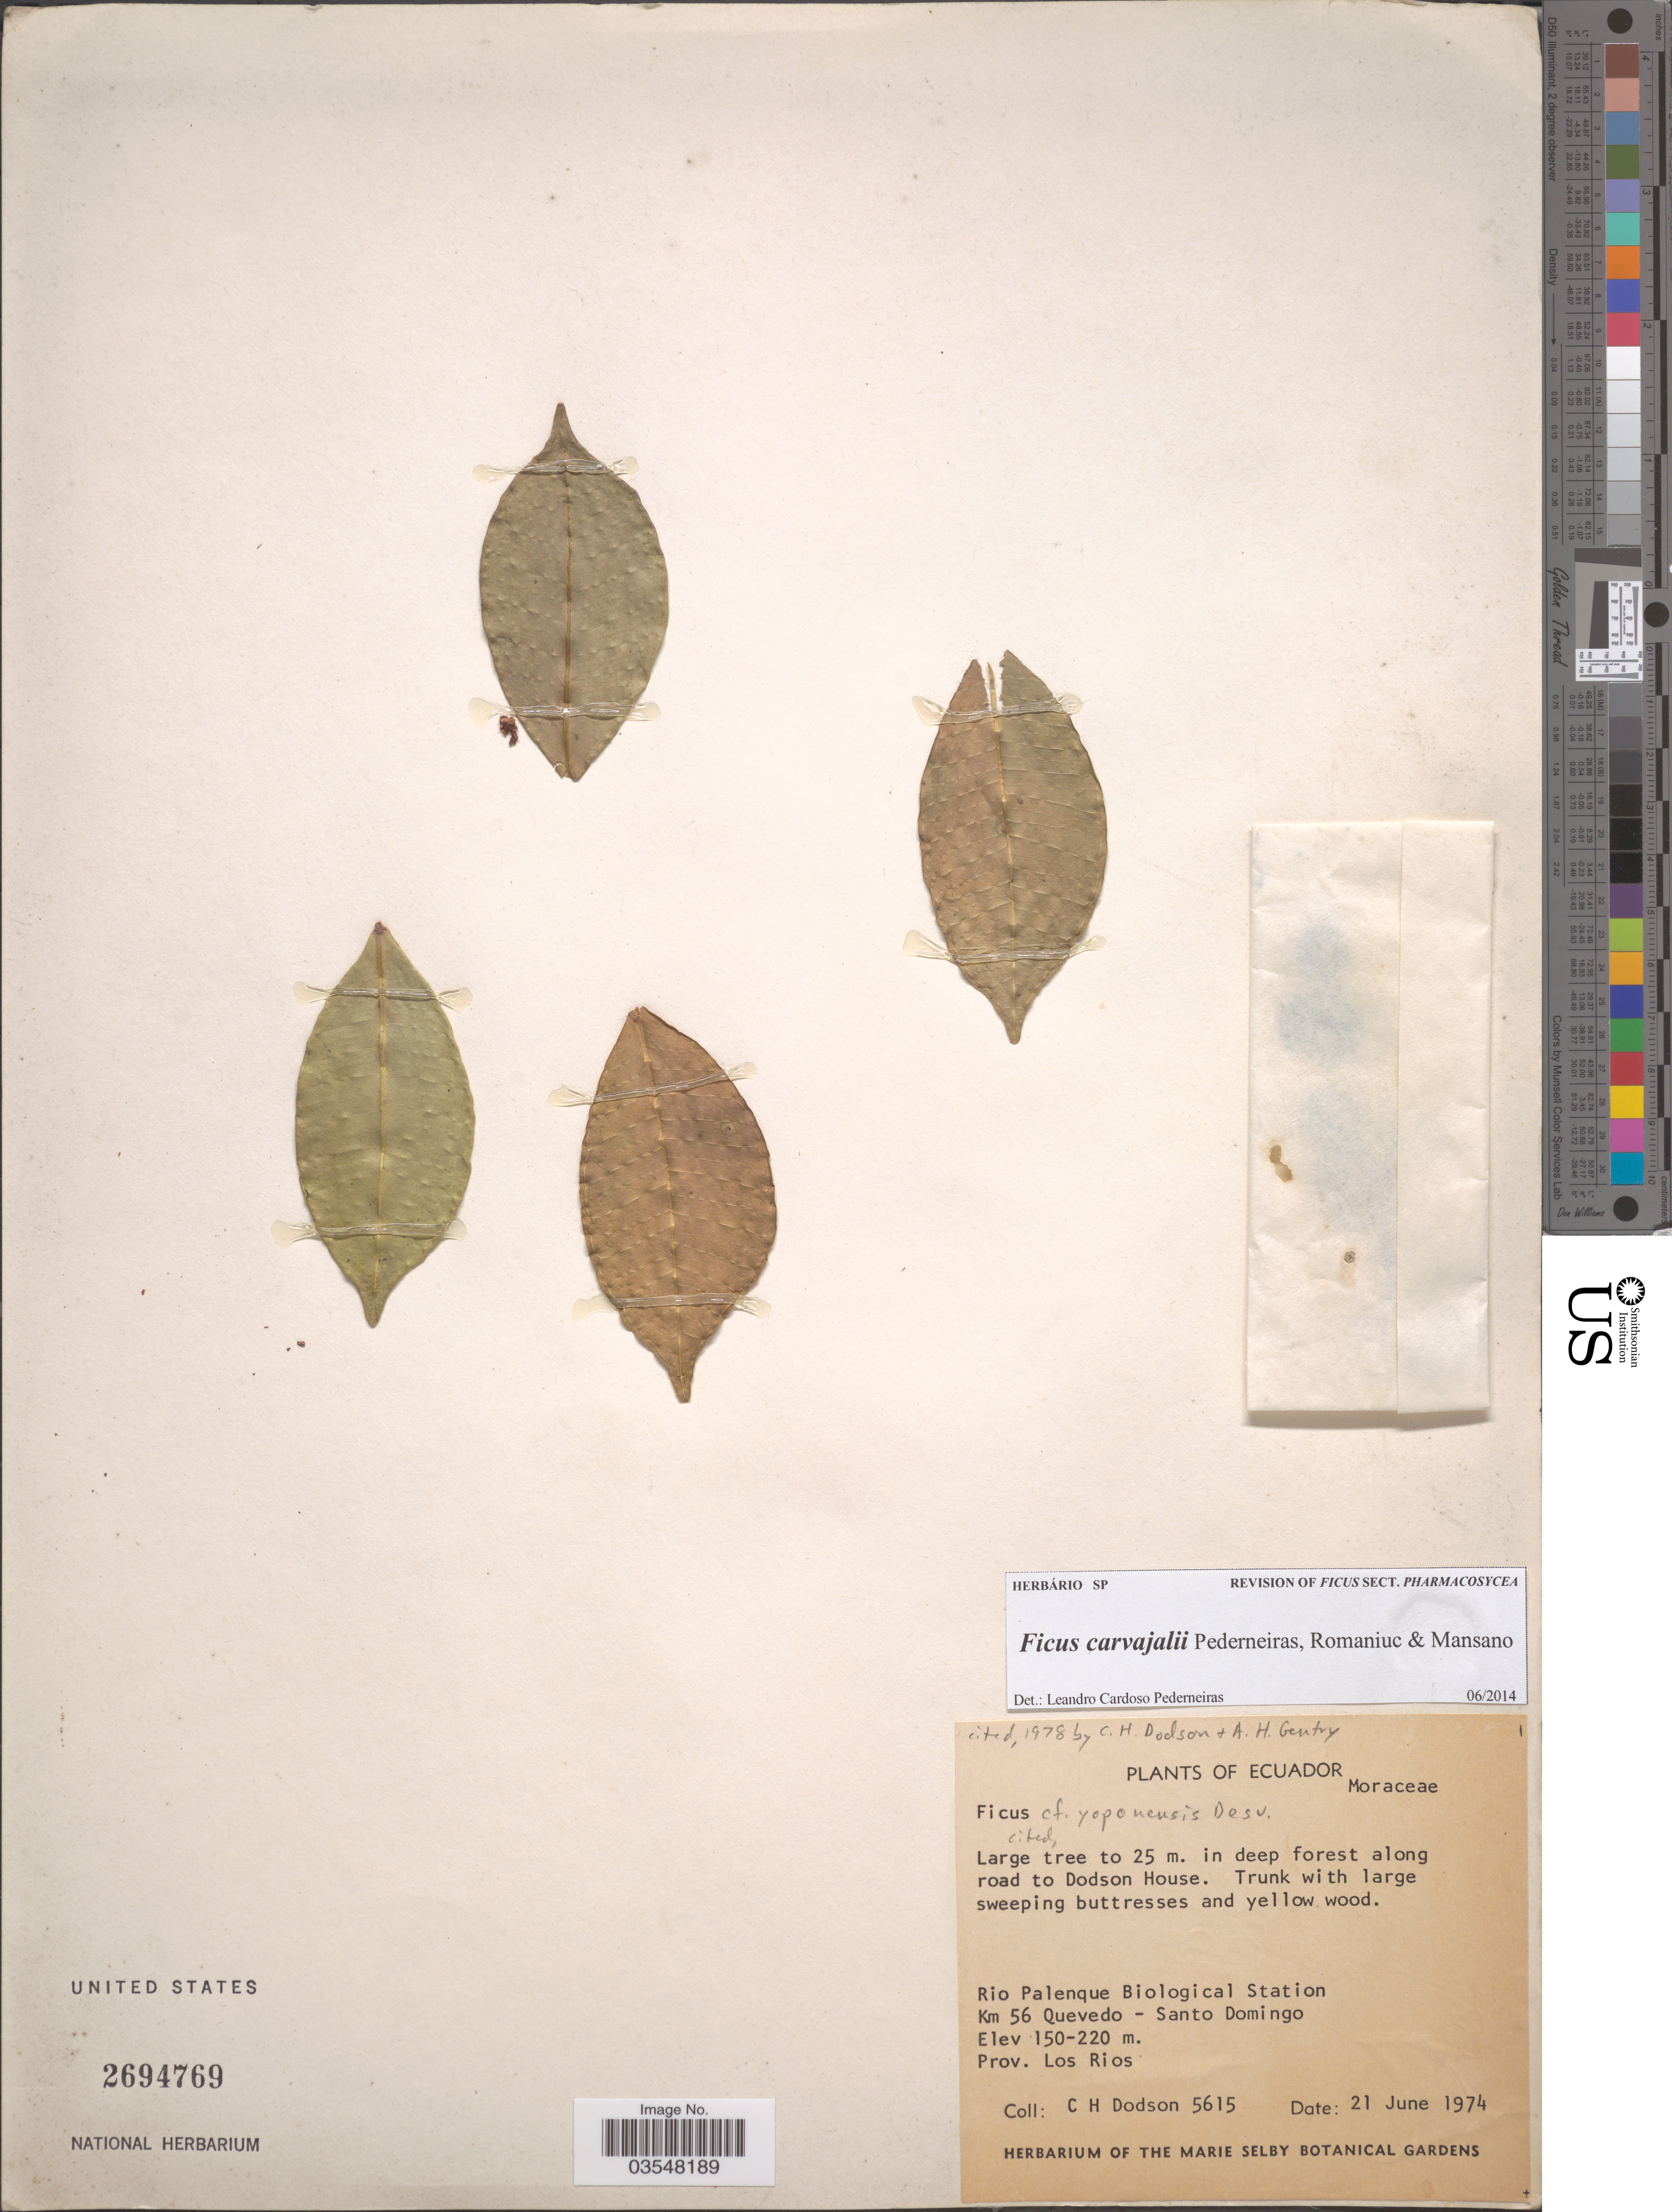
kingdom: Plantae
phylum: Tracheophyta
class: Magnoliopsida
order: Rosales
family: Moraceae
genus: Ficus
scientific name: Ficus carvajalii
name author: Pedern. et al.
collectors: C. H. Dodson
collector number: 5615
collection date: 1974-06-21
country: Ecuador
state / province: Los Ríos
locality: Rio Palenque Biological Station Km 56 Quevedo - Santo Domingo.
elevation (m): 150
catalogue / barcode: US 2694769